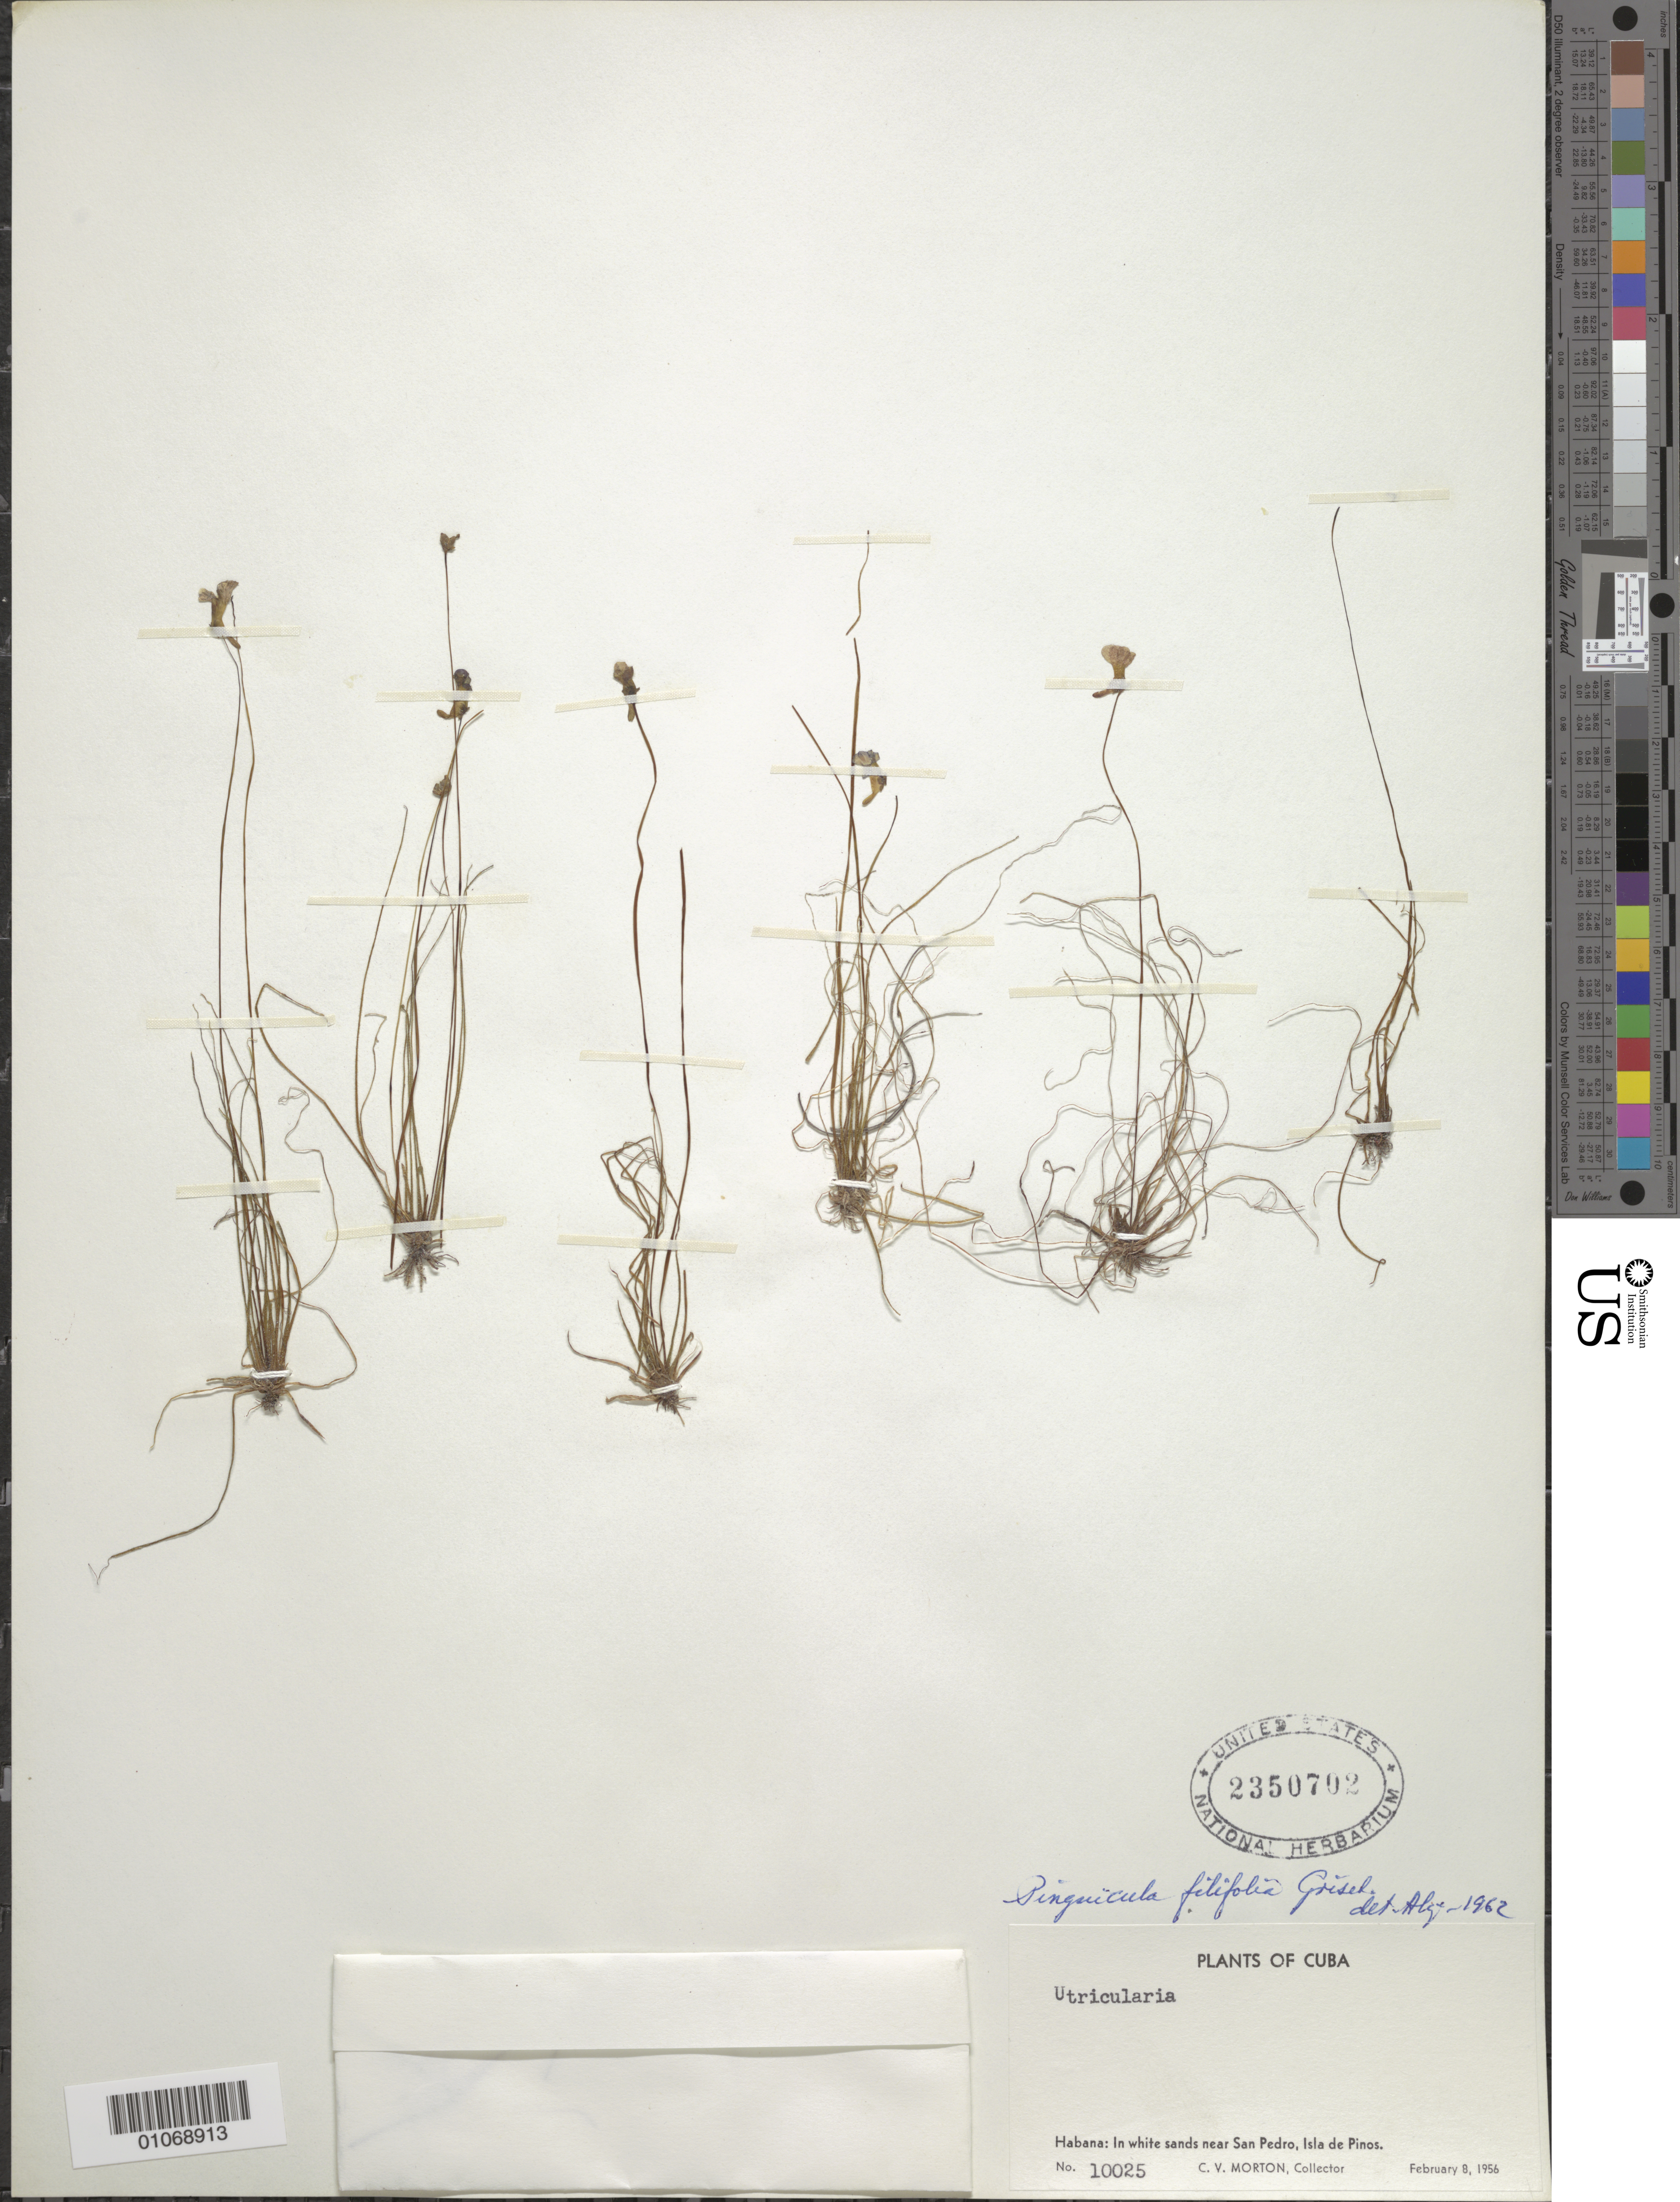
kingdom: Plantae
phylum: Tracheophyta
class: Magnoliopsida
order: Lamiales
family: Lentibulariaceae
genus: Pinguicula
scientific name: Pinguicula filifolia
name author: C. Wright ex Griseb.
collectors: C. V. Morton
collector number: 10025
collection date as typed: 08 Feb 1956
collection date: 1956-02-08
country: Cuba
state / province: Isla de La Juventud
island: Isla de la Juventud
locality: Isle of Pines, near San Pedro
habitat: In white sand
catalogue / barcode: US 2350902